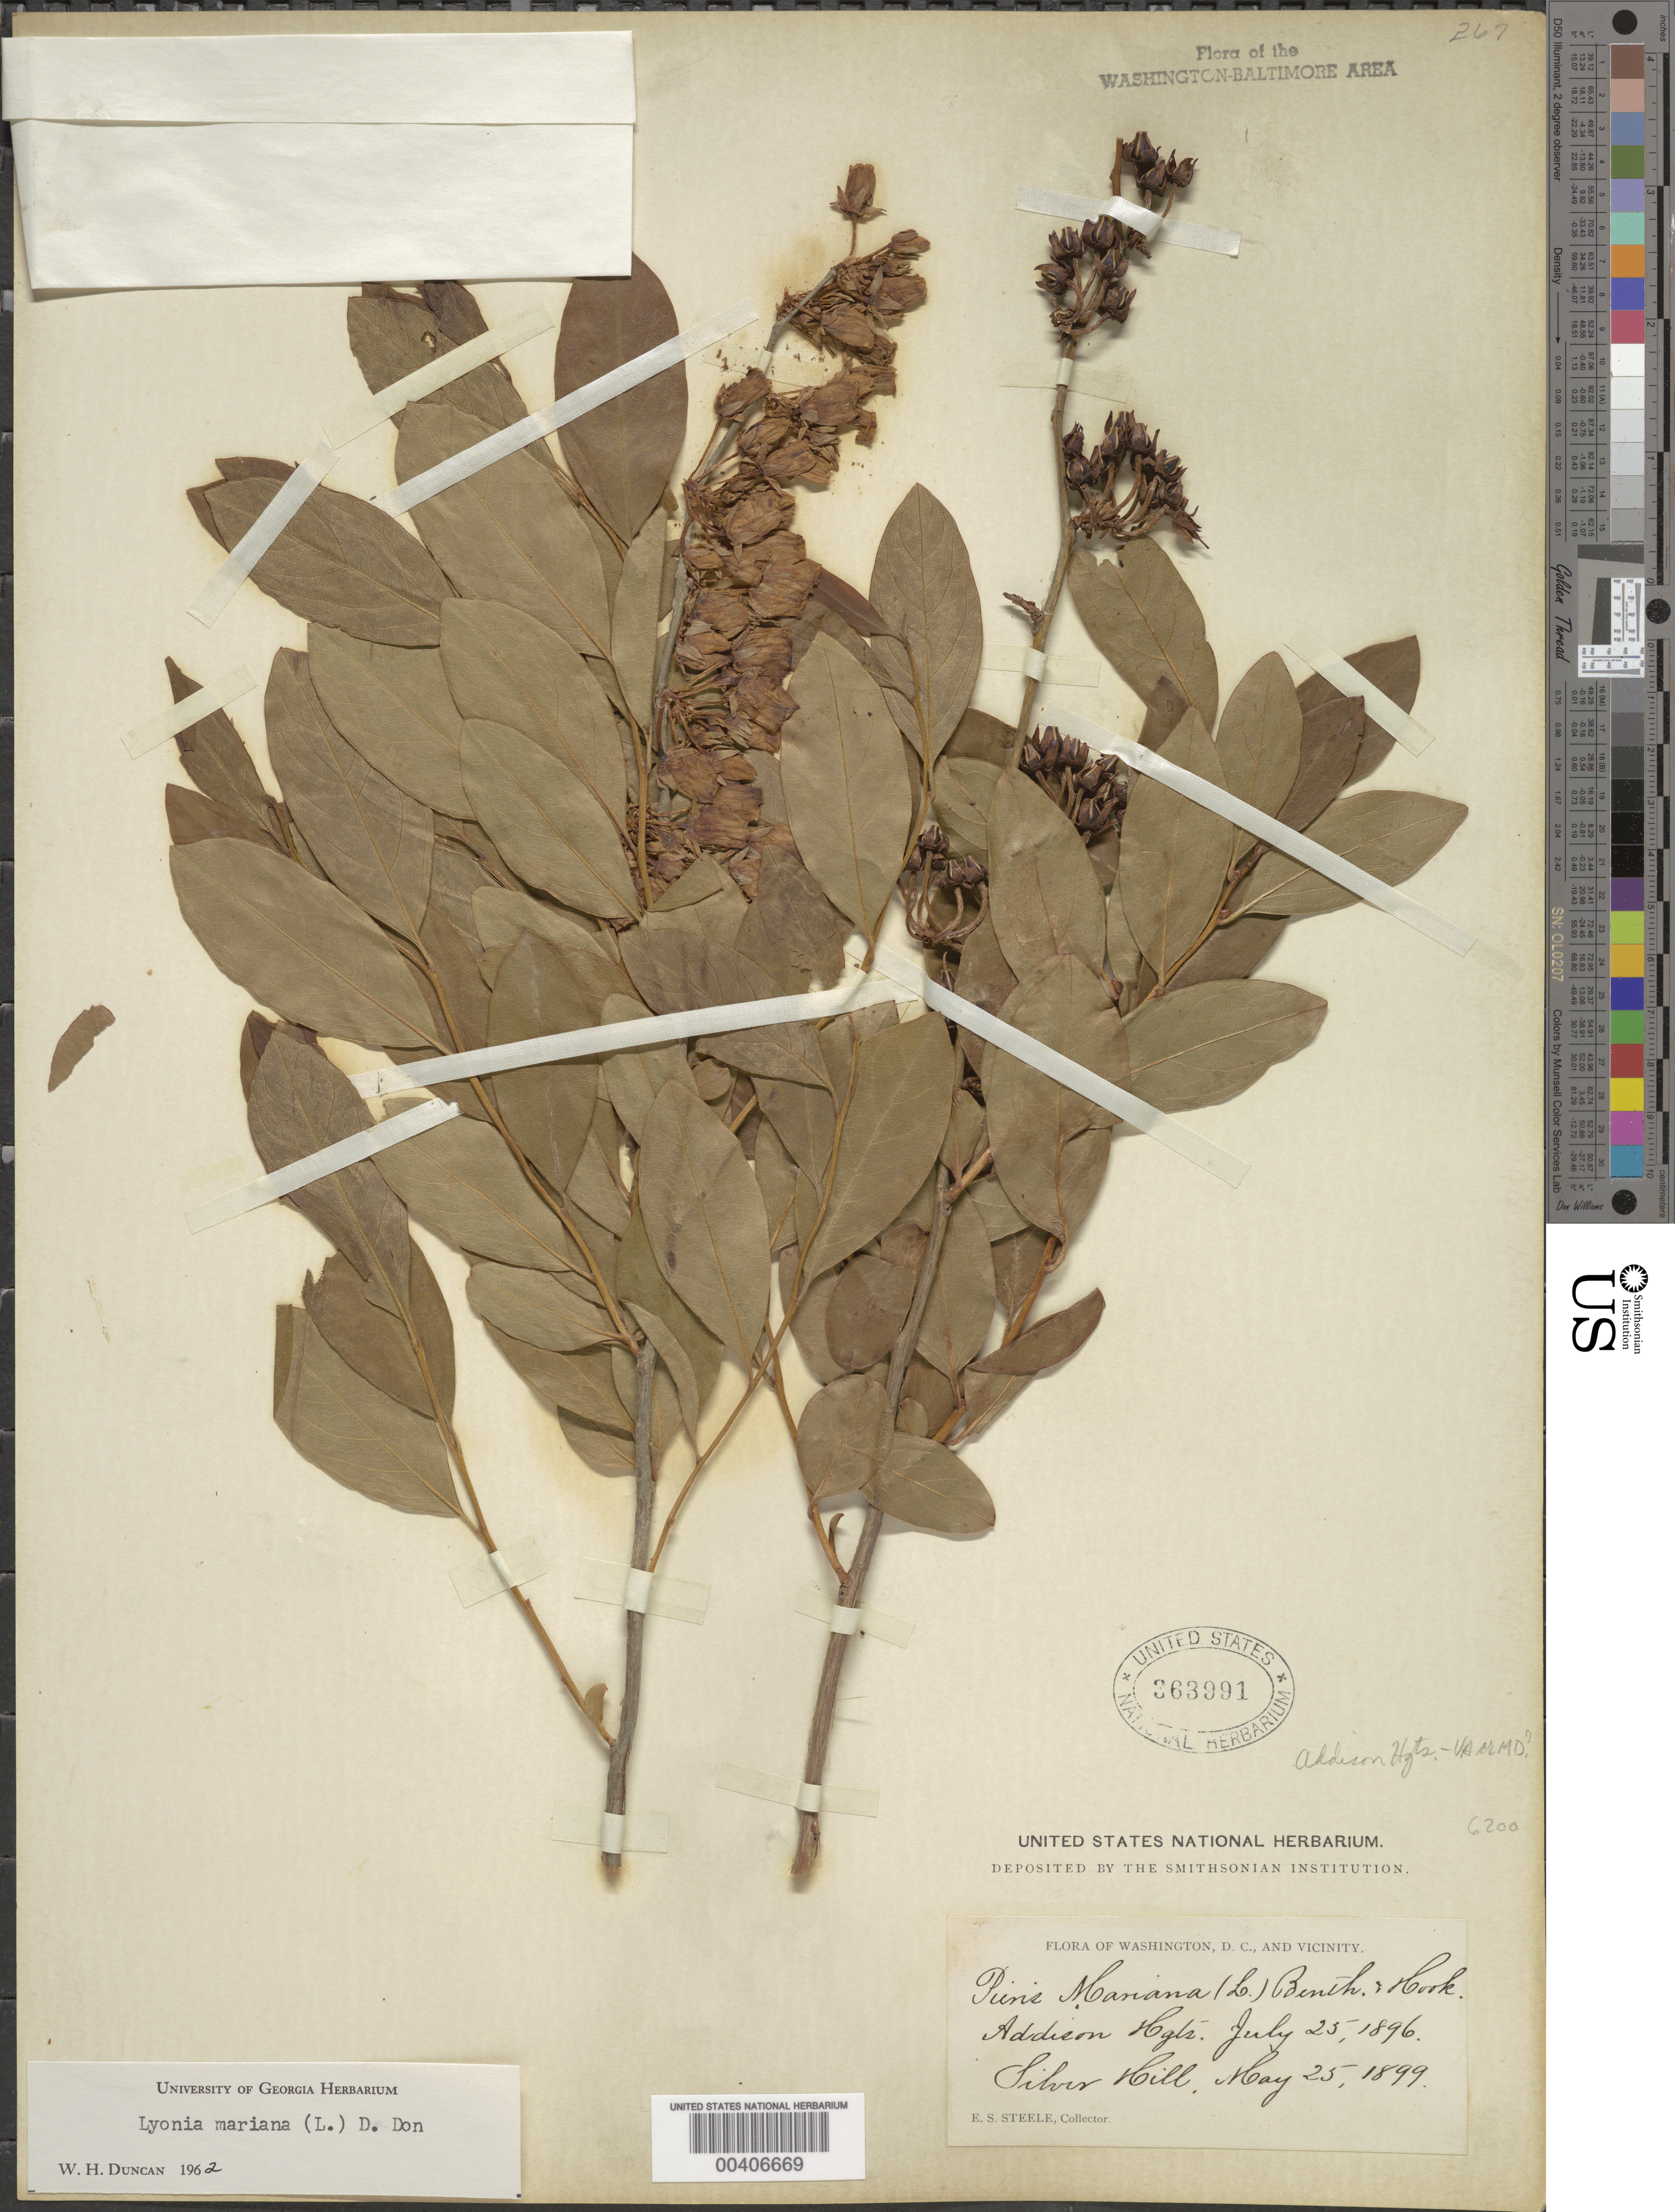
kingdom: Plantae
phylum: Tracheophyta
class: Magnoliopsida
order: Ericales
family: Ericaceae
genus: Lyonia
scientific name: Lyonia mariana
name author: (L.) D. Don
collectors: E. Steele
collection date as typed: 25 Jul 1896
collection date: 1896-07-25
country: United States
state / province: Virginia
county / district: Arlington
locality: Addison Heights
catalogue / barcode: US 363991